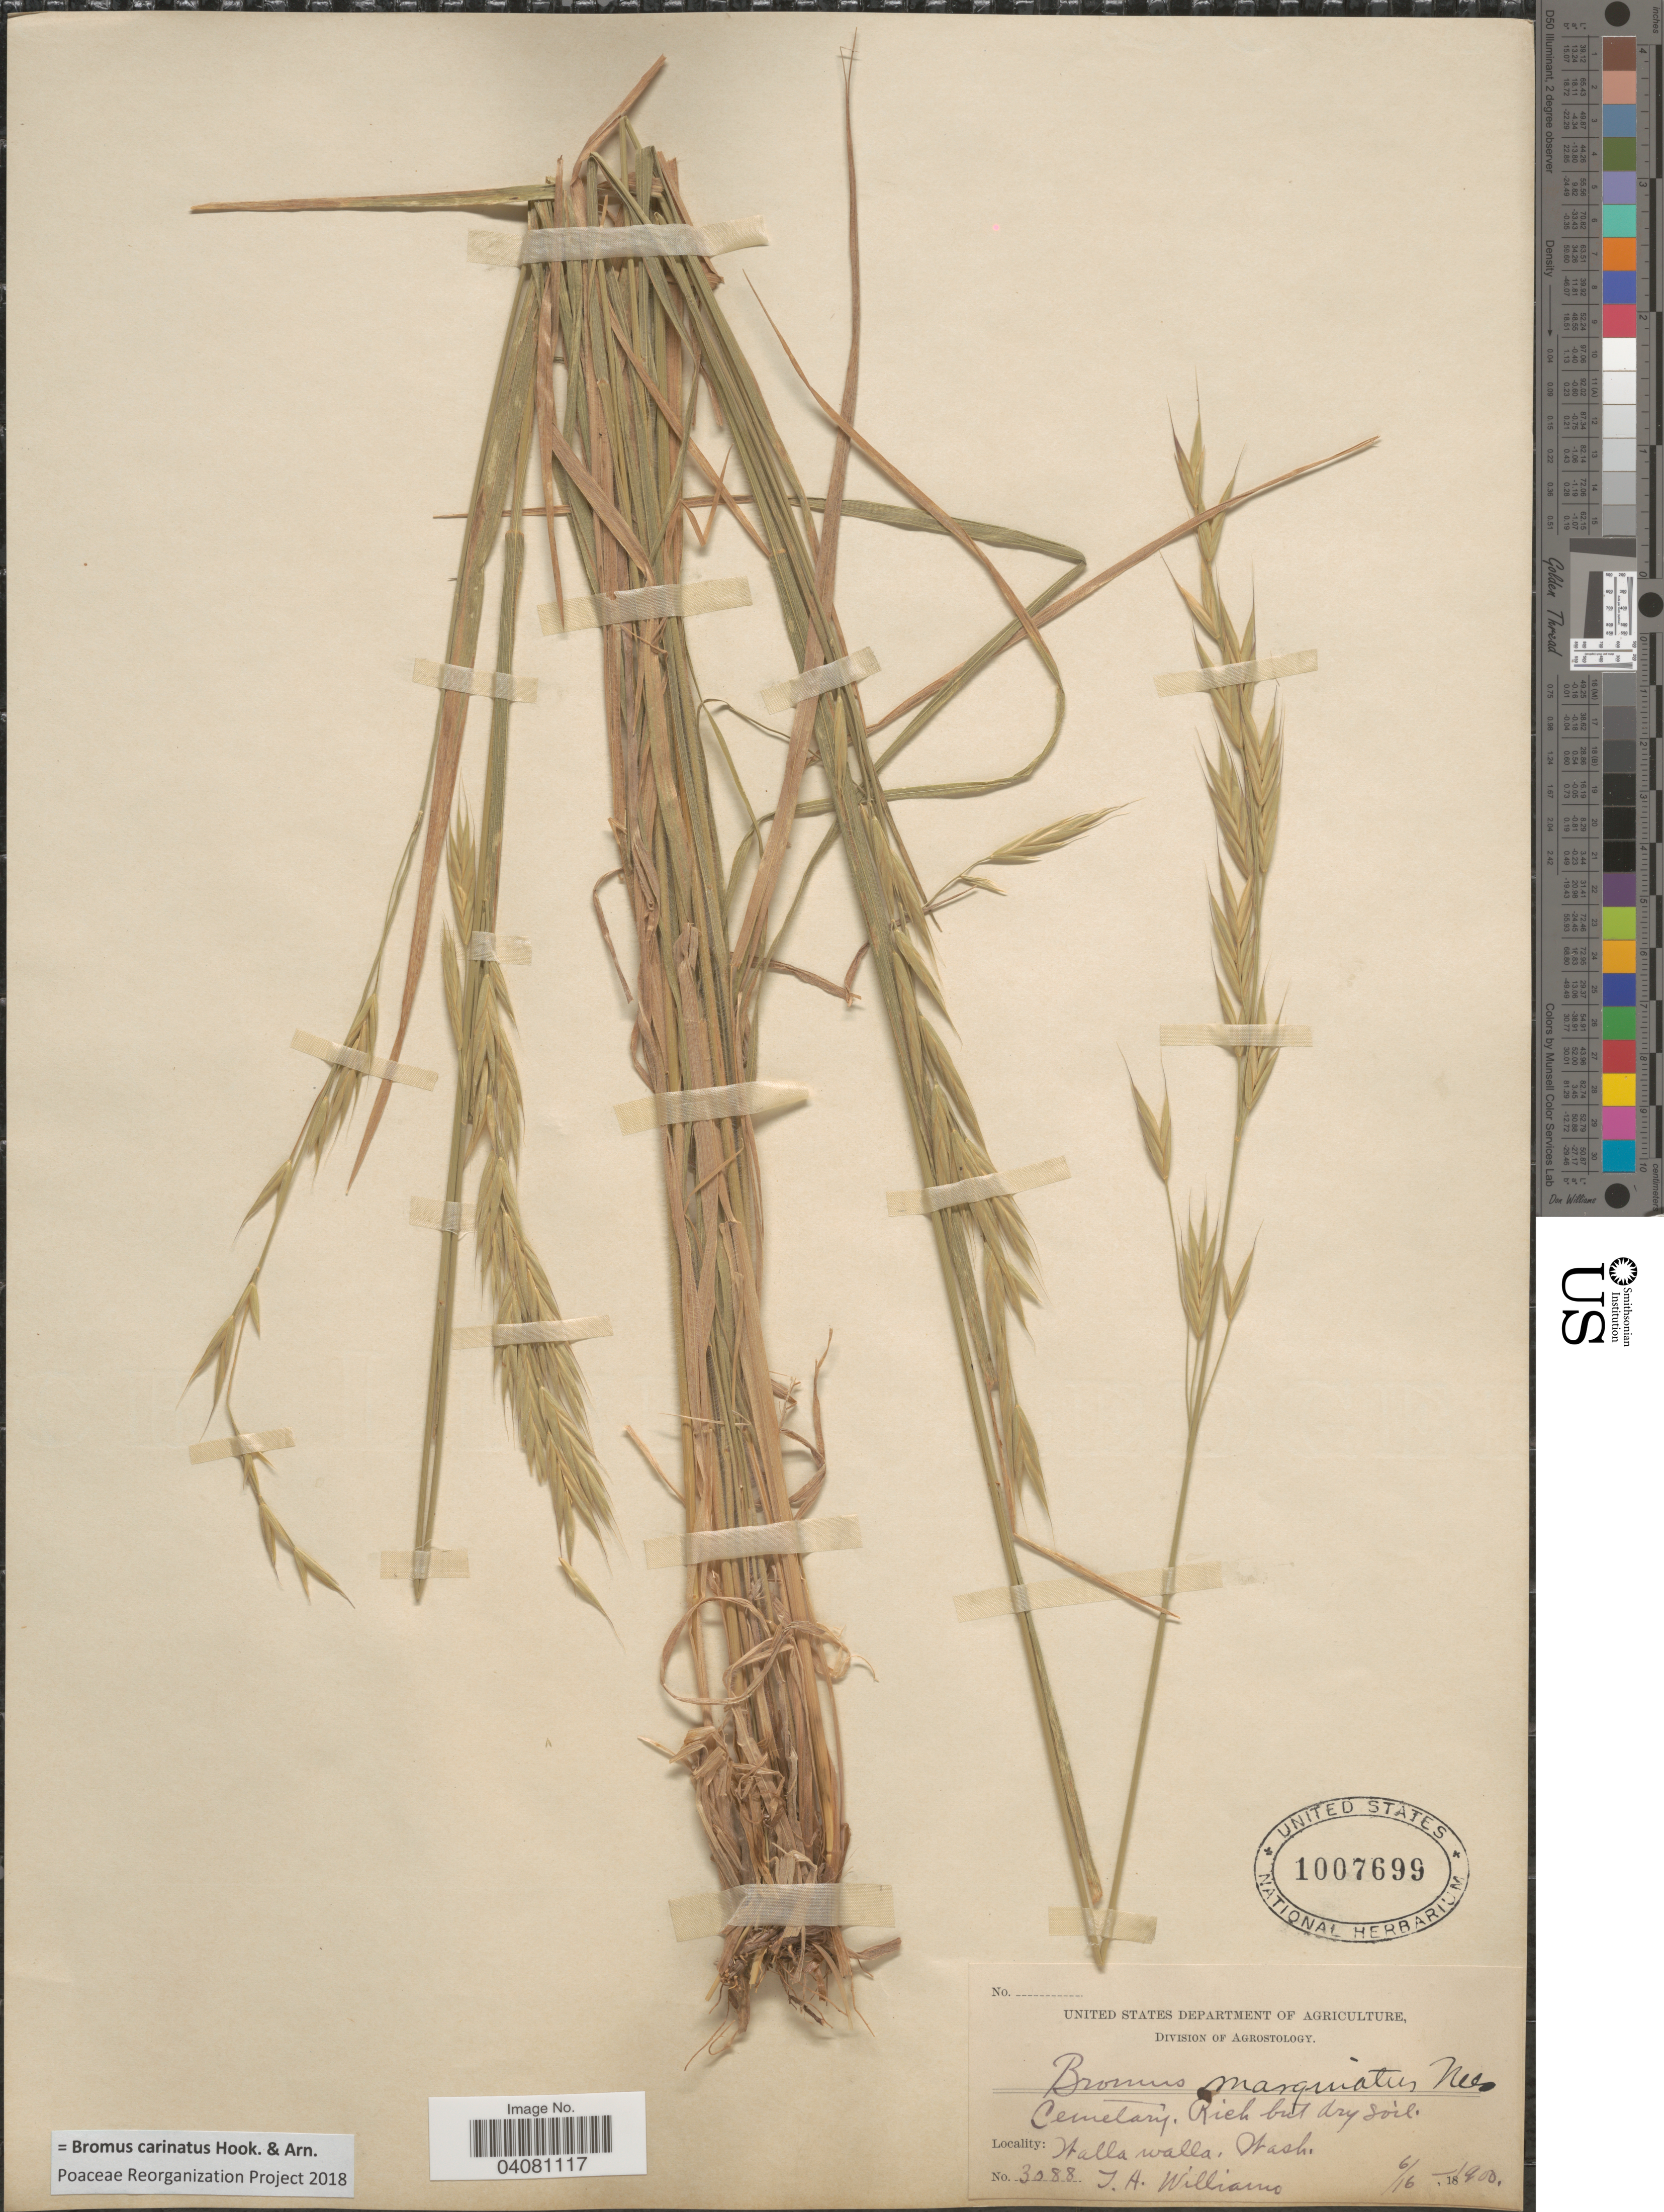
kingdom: Plantae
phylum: Tracheophyta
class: Liliopsida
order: Poales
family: Poaceae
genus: Bromus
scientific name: Bromus carinatus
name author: Hook. & Arn.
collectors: J. A. Williams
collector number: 3088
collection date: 1900-06-16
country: United States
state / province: Washington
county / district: Walla Walla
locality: Cemetary. Walla walla.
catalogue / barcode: US 1007699